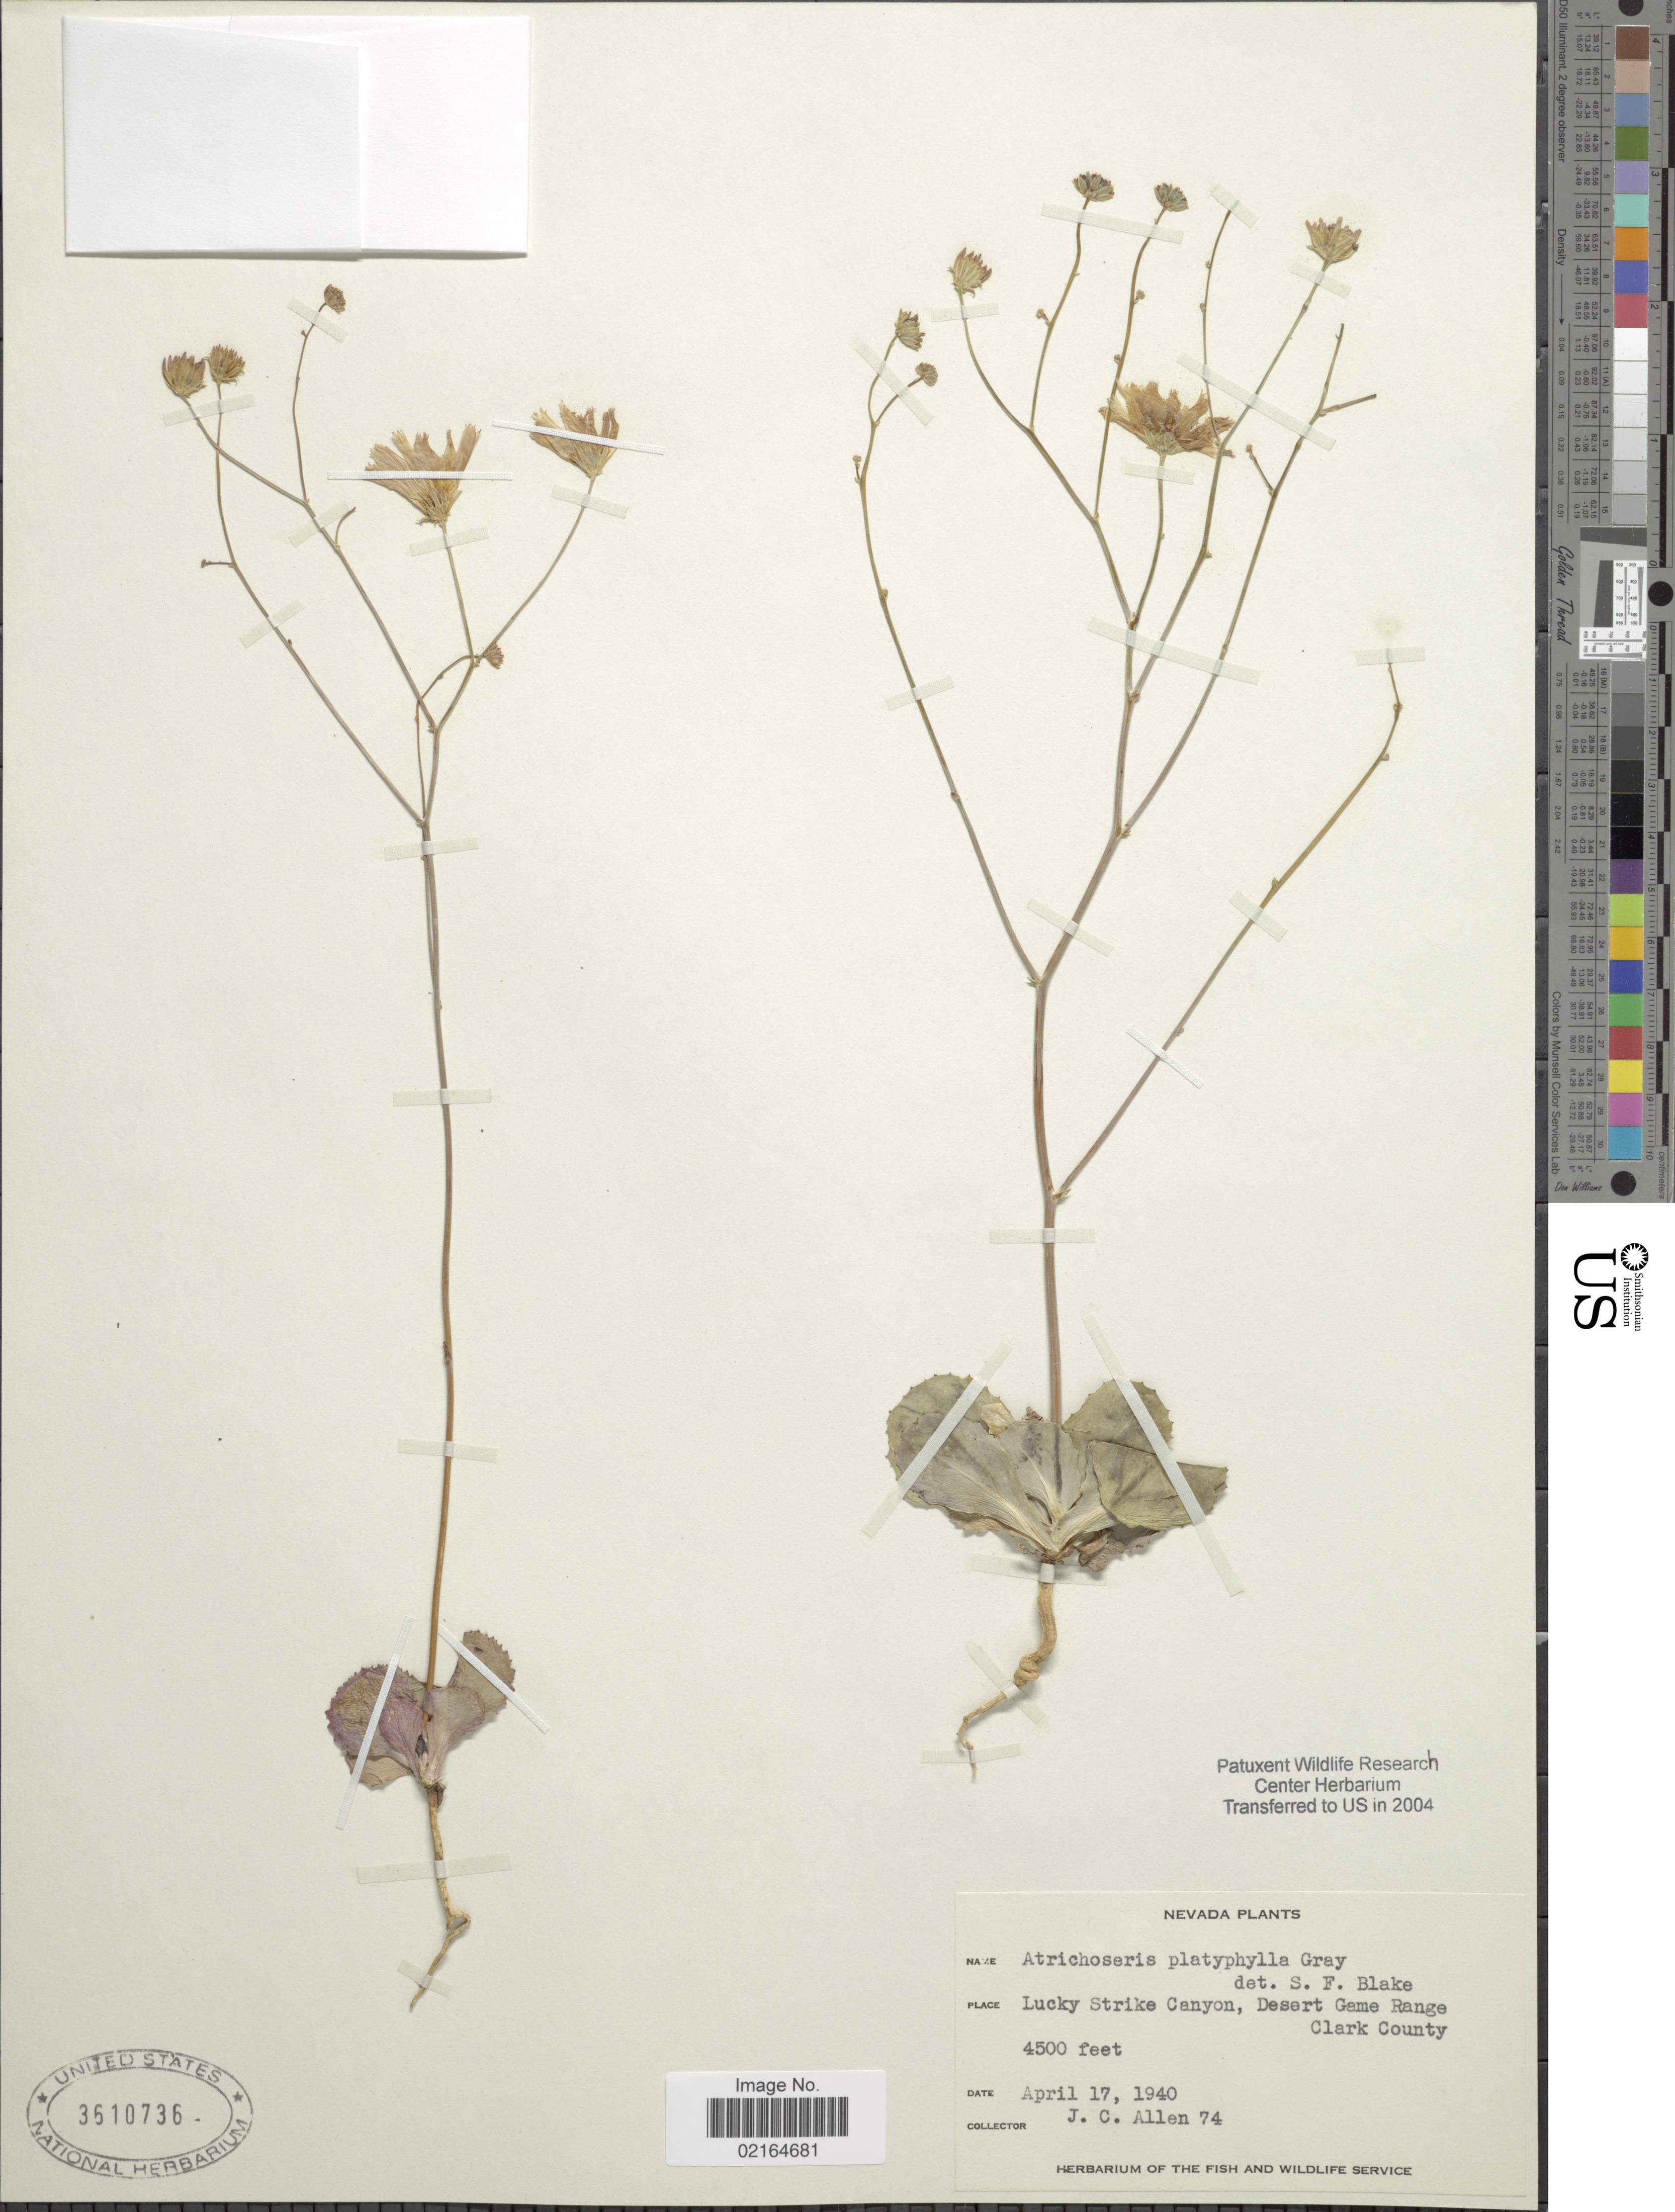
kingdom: Plantae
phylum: Tracheophyta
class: Magnoliopsida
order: Asterales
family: Asteraceae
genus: Atrichoseris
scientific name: Atrichoseris platyphylla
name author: A. Gray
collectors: J. C. Allen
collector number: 74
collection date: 1940-04-17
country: United States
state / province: Nevada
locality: Lucky Strike Canyon, Desert Game Range Clark County.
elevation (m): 1372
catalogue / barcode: US 3610736